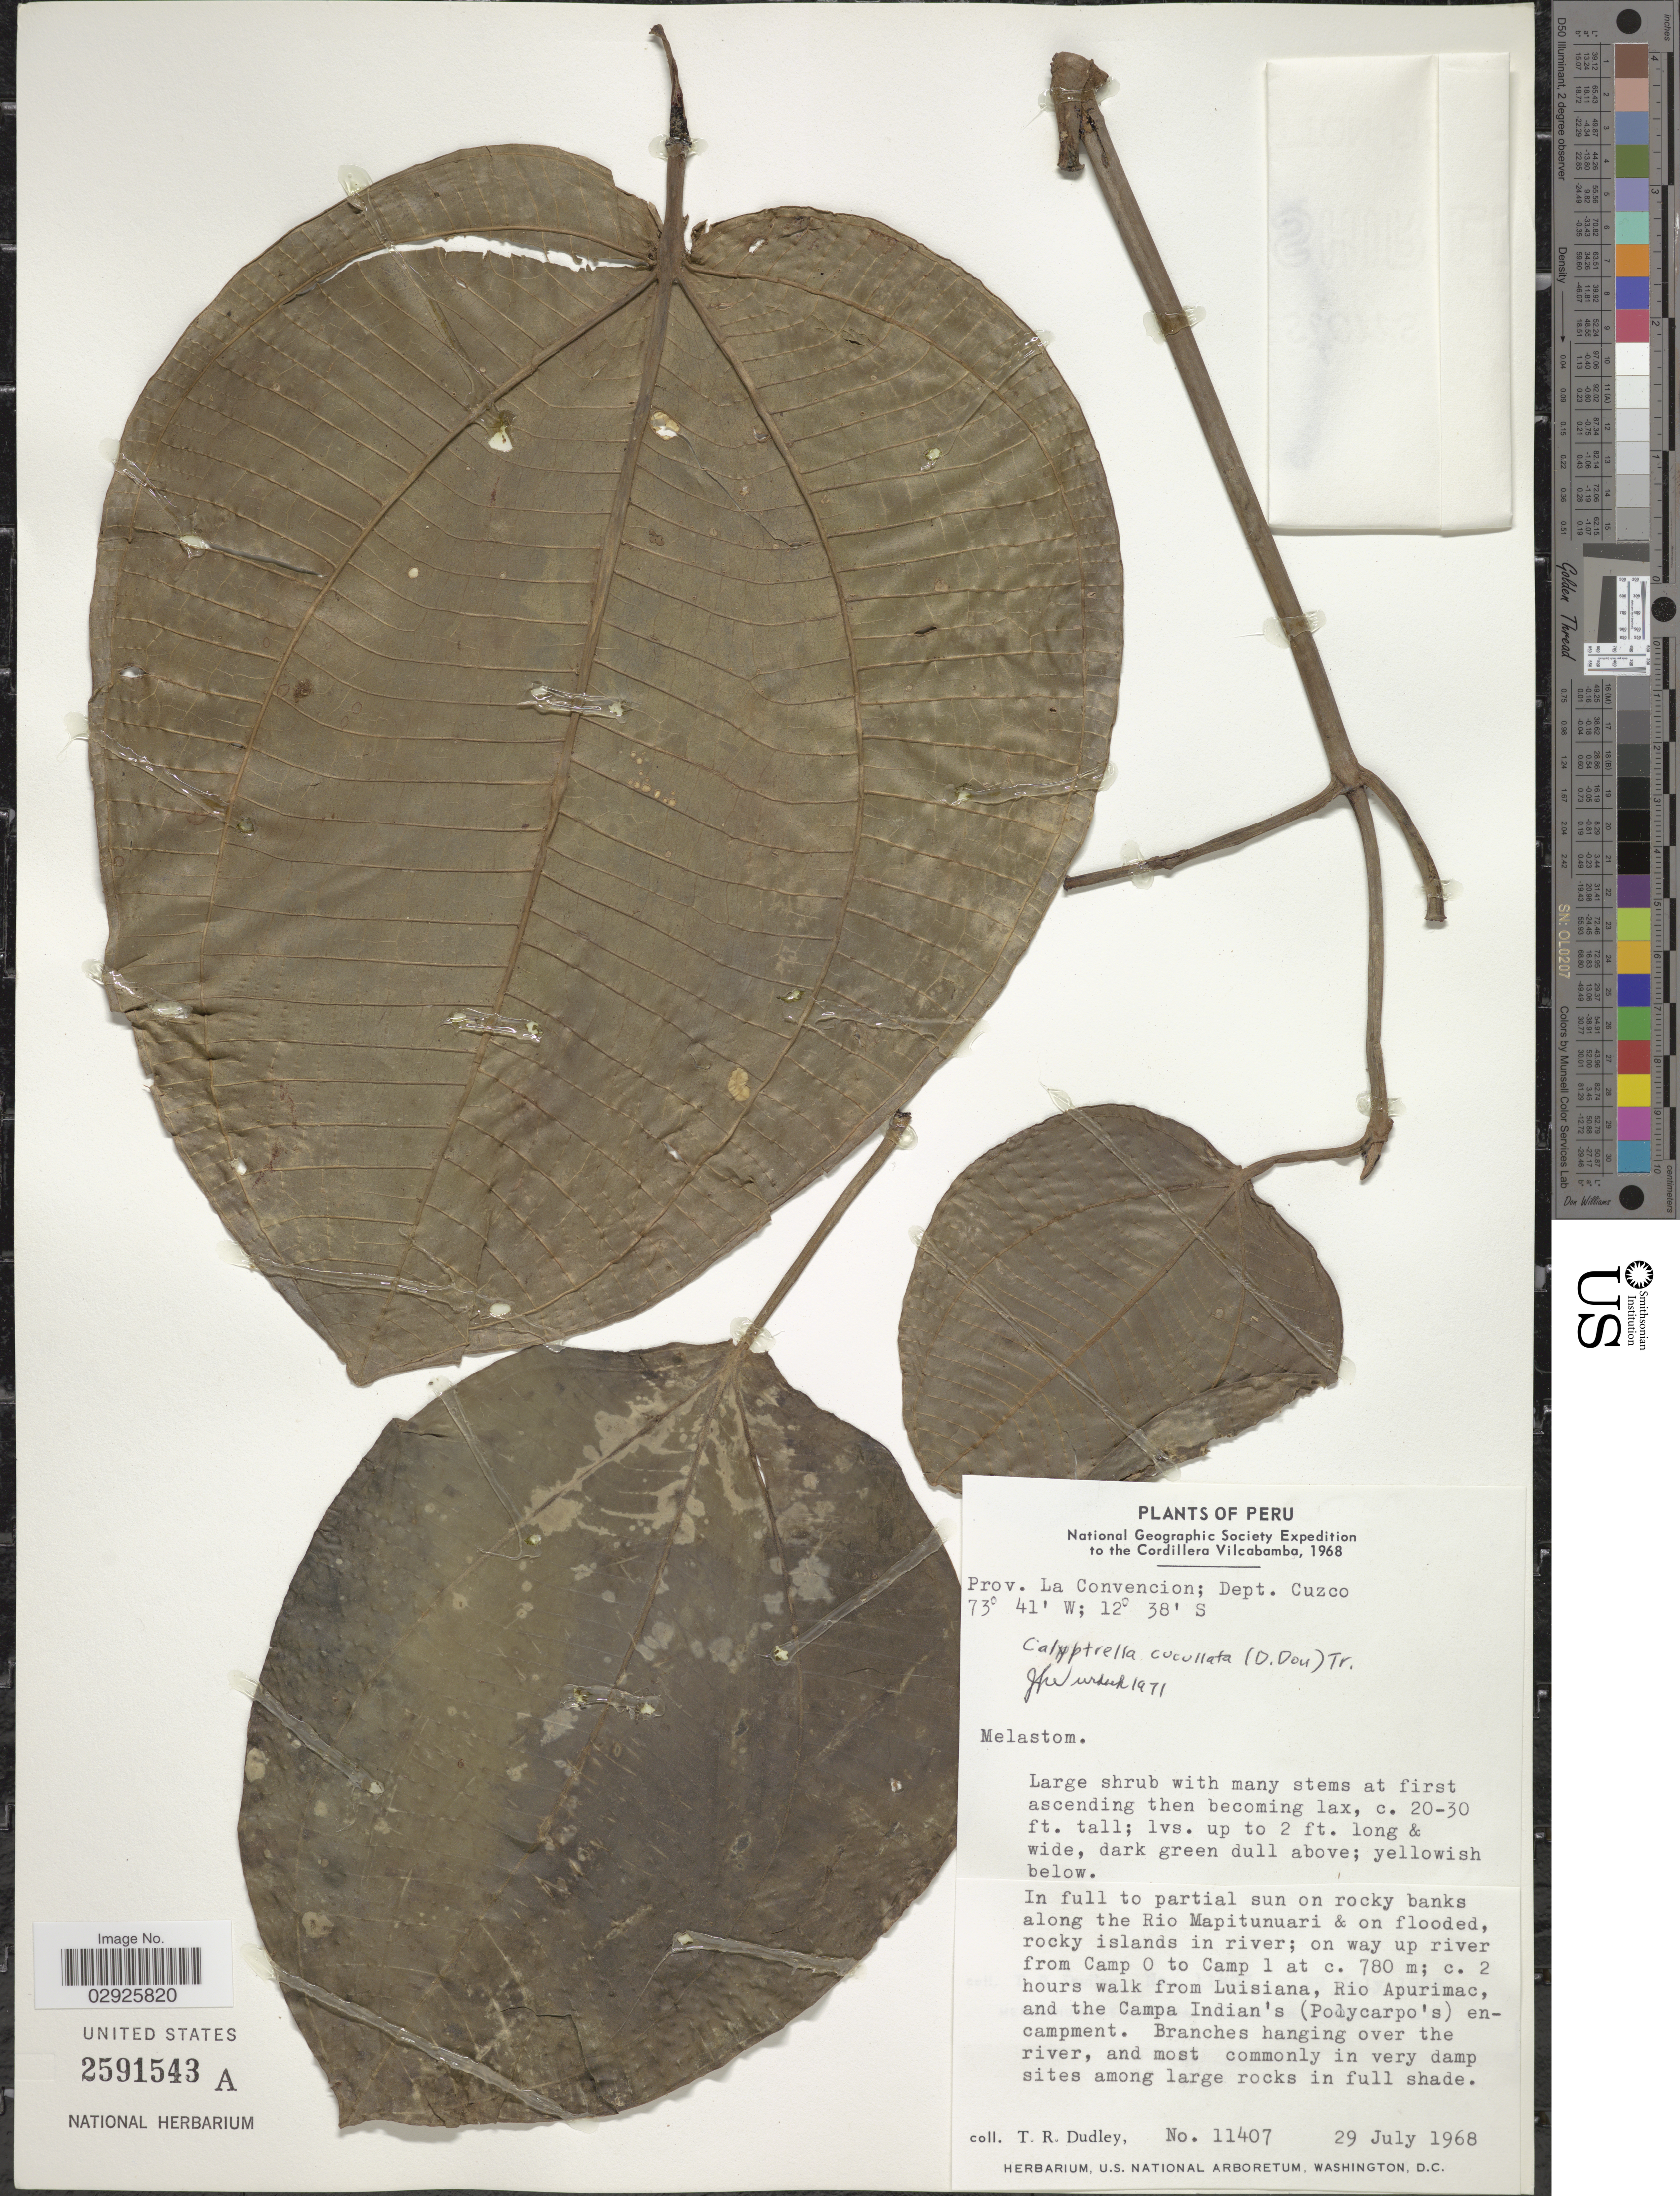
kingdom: Plantae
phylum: Tracheophyta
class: Magnoliopsida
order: Myrtales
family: Melastomataceae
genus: Graffenrieda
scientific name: Graffenrieda cucullata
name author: (Triana) L.O. Williams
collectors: T. R. Dudley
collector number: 11407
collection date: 1968-07-29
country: Peru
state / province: Cusco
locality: Cordillera Vilcabamba. Prov. La Convencion: Dept. Cuzco. Along the Rio Mapitunuari & on flooded, rocky islands in river; on way up river from Camp 0 to Camp 1. c. 2 hours walk from Luisiana, Rio Apurimac, and the Campa Indian's (Polycarpo's) encampment.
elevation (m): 780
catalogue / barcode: US 2591543A